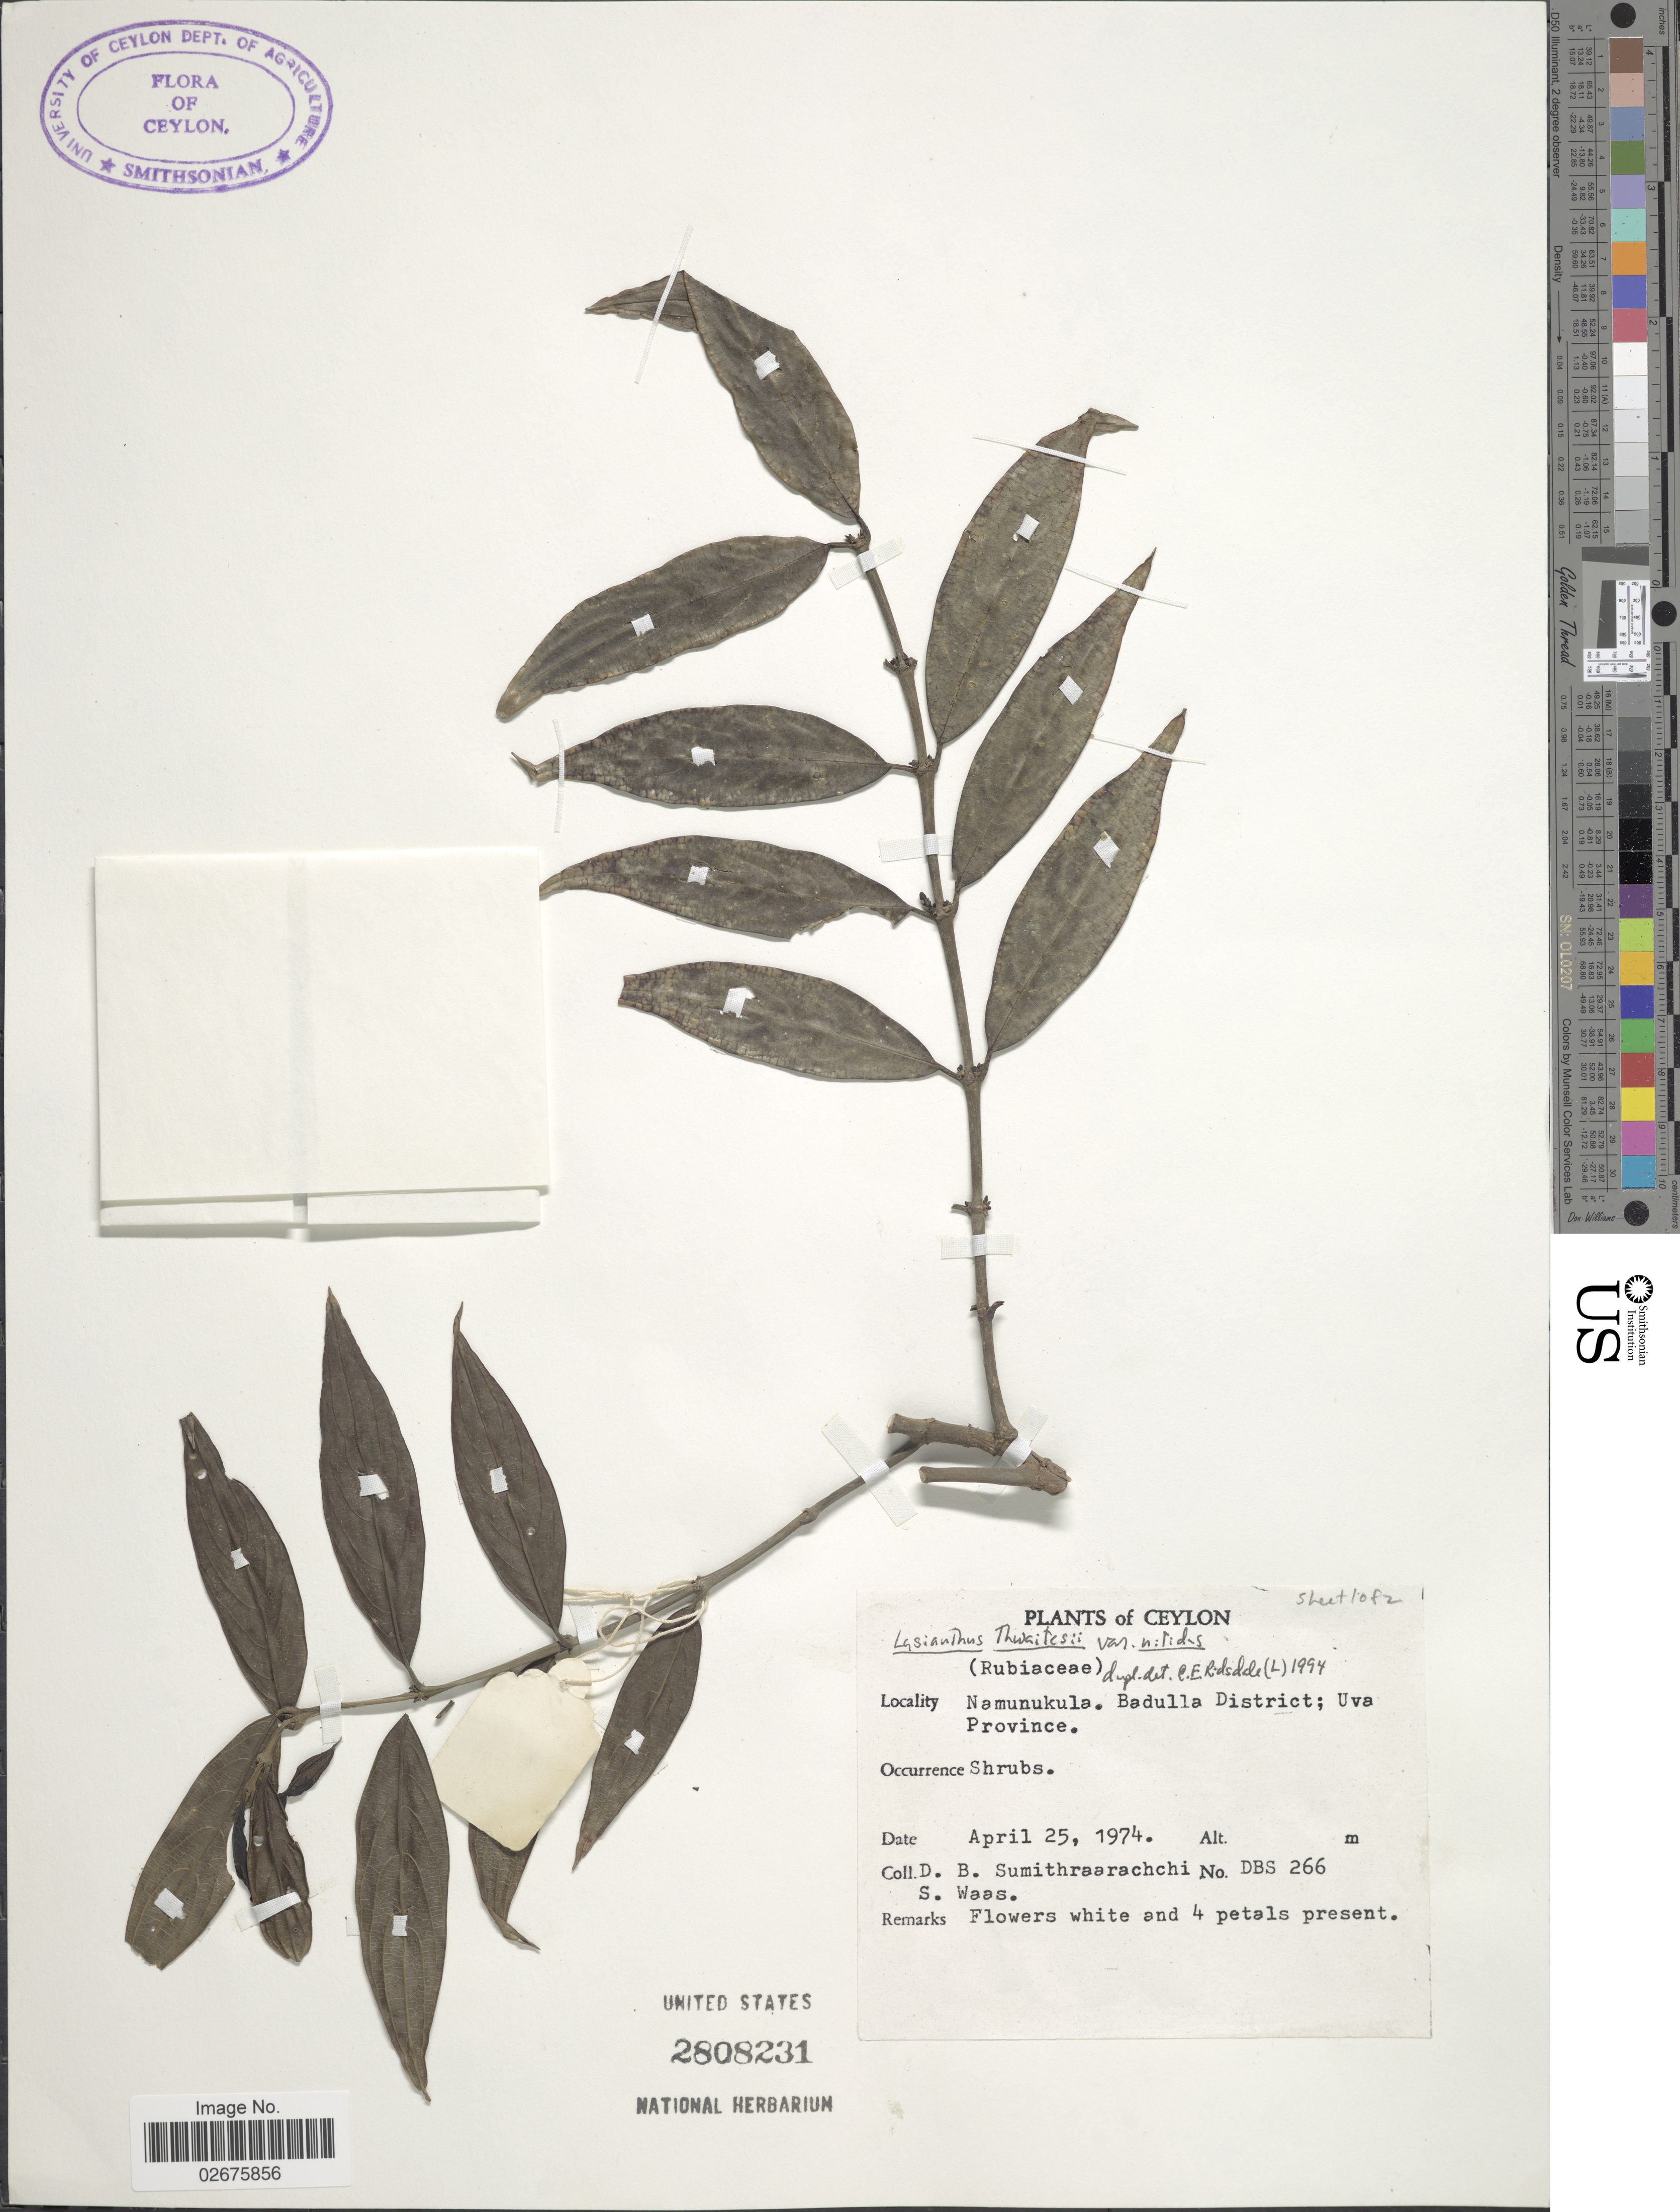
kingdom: Plantae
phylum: Tracheophyta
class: Magnoliopsida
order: Gentianales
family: Rubiaceae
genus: Lasianthus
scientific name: Lasianthus thwaitesii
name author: Hook. f.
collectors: D. B. Sumithraarachchi & S. Waas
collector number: DBS 266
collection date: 1974-04-25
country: Sri Lanka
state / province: Uva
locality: Ceylon, Namunkula. Badulla District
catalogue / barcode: US 2808231